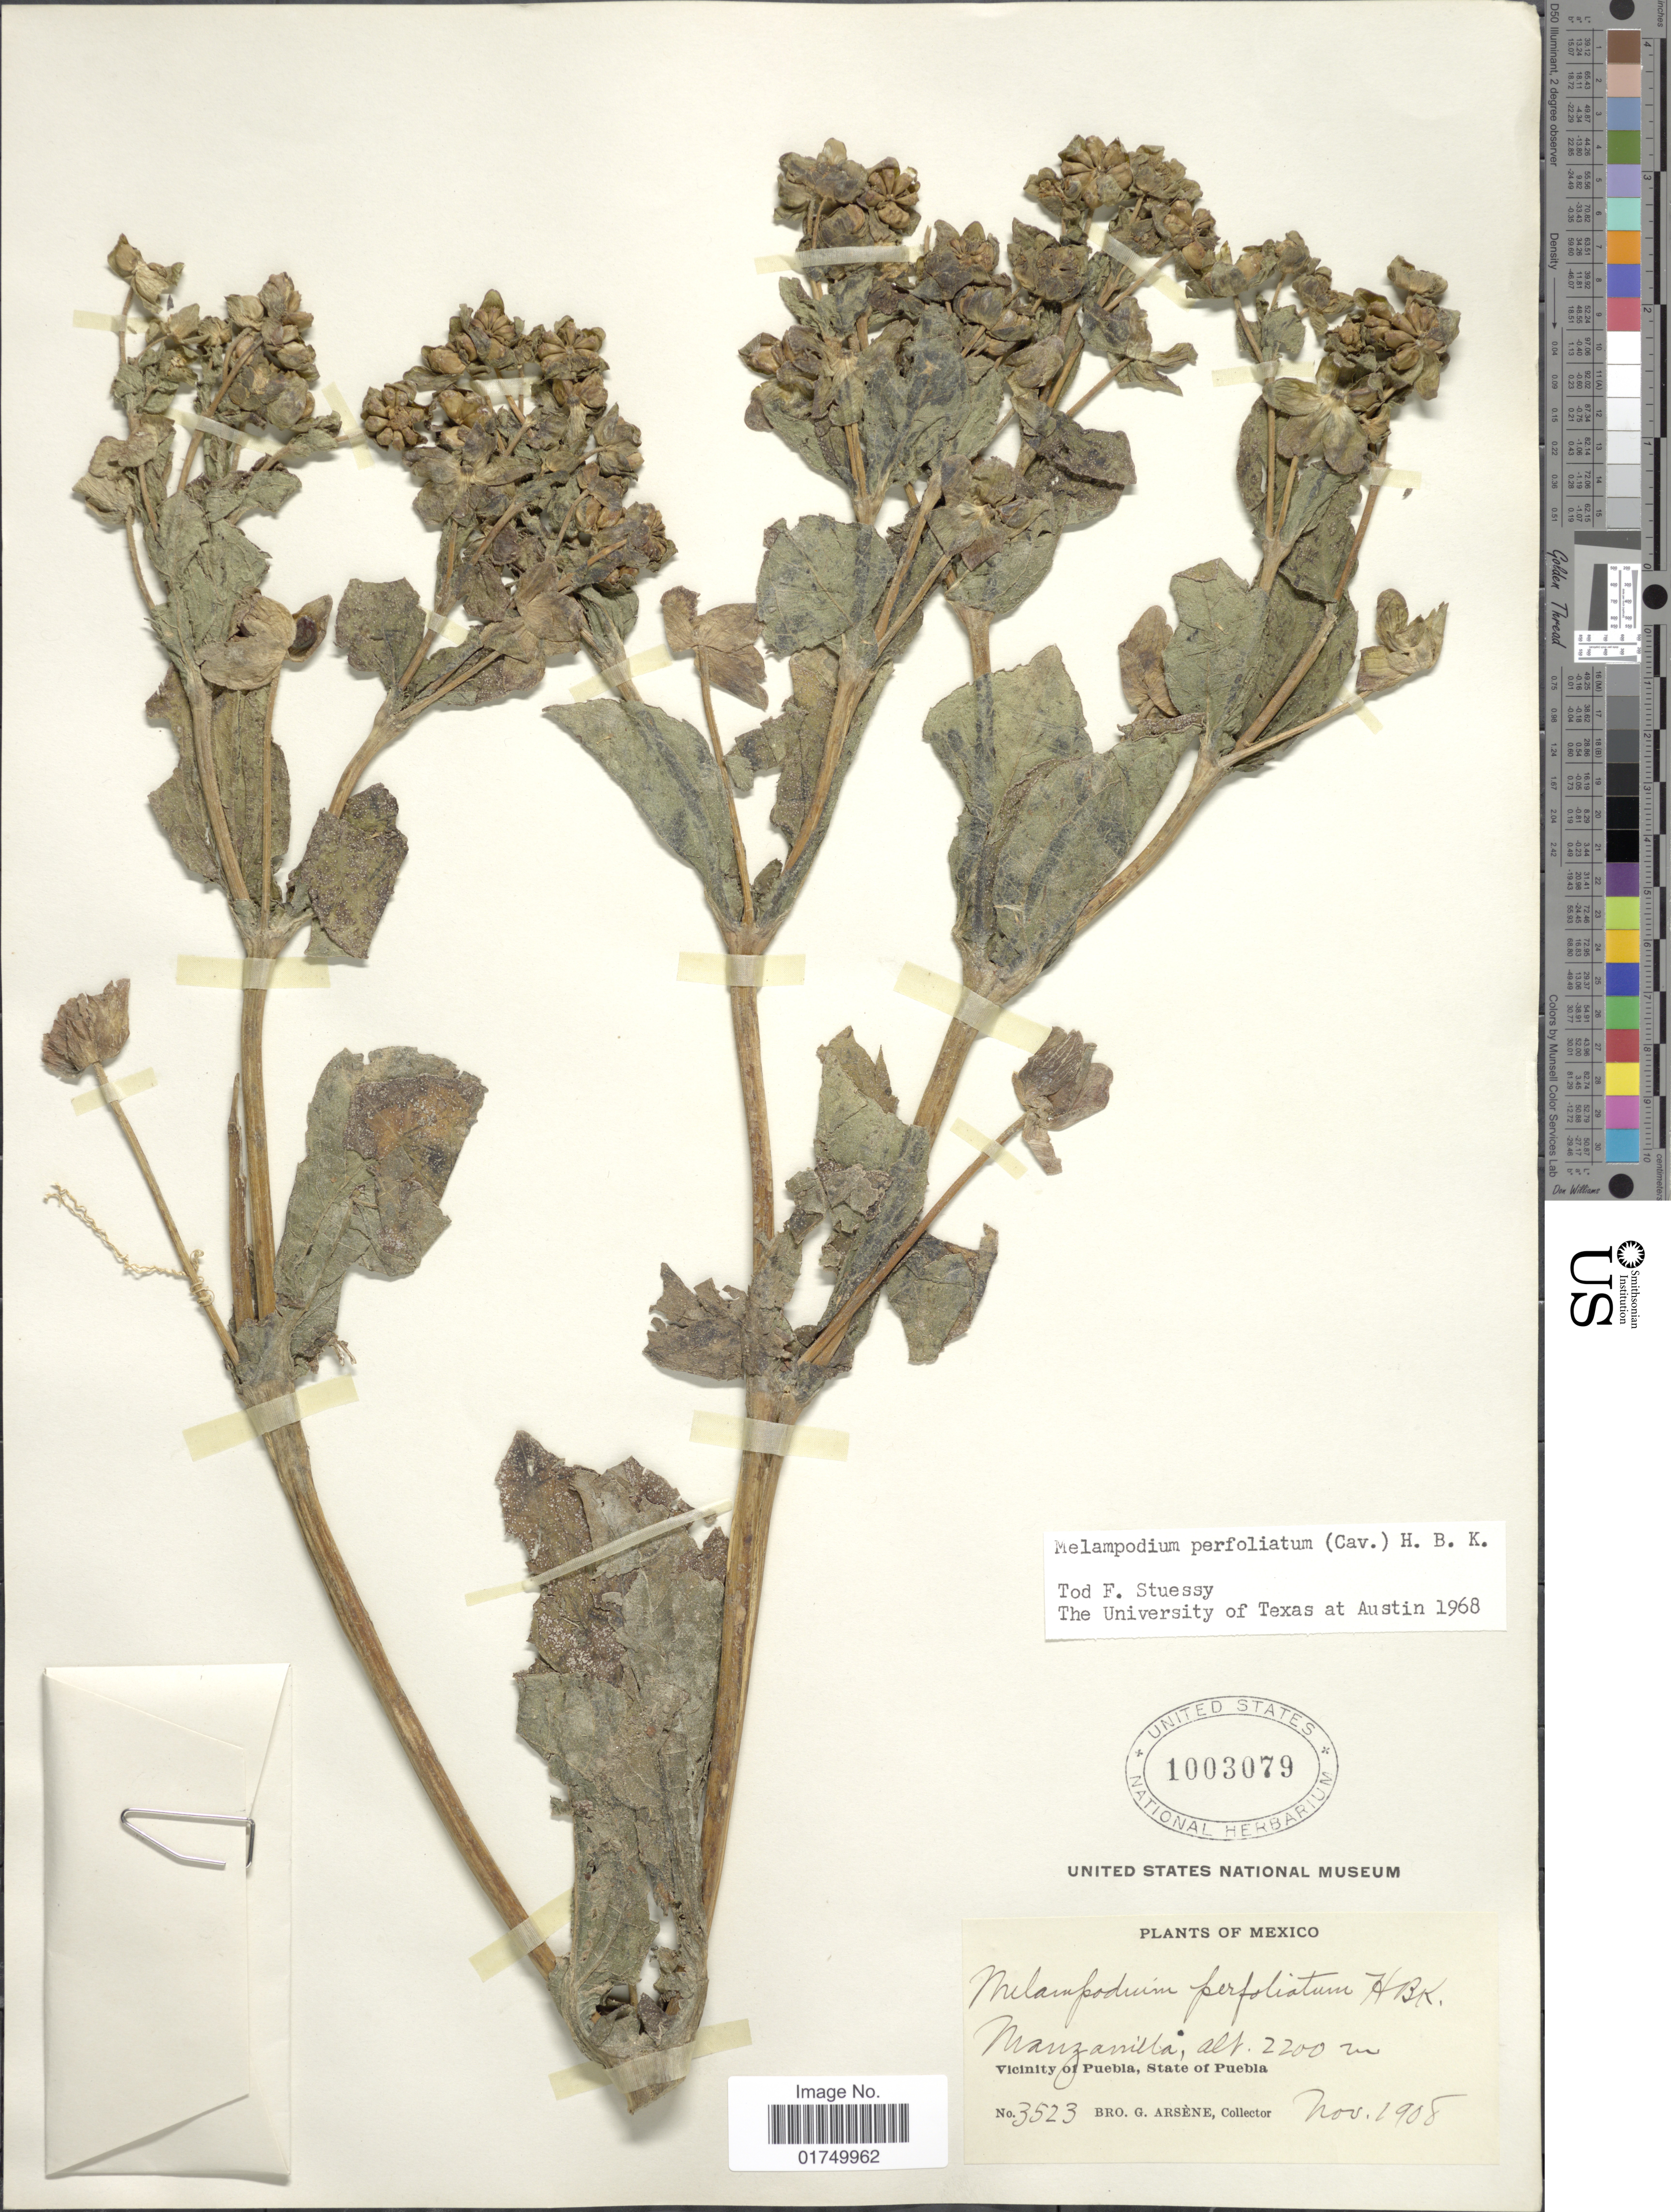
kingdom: Plantae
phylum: Tracheophyta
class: Magnoliopsida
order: Asterales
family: Asteraceae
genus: Melampodium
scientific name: Melampodium perfoliatum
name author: (Cav.) Kunth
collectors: Bro. G. Arsène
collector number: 3523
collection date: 1908-11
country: Mexico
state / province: Puebla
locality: Manzanilla. Vicinity of Puebla, State of Puebla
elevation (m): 2200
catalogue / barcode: US 1003079